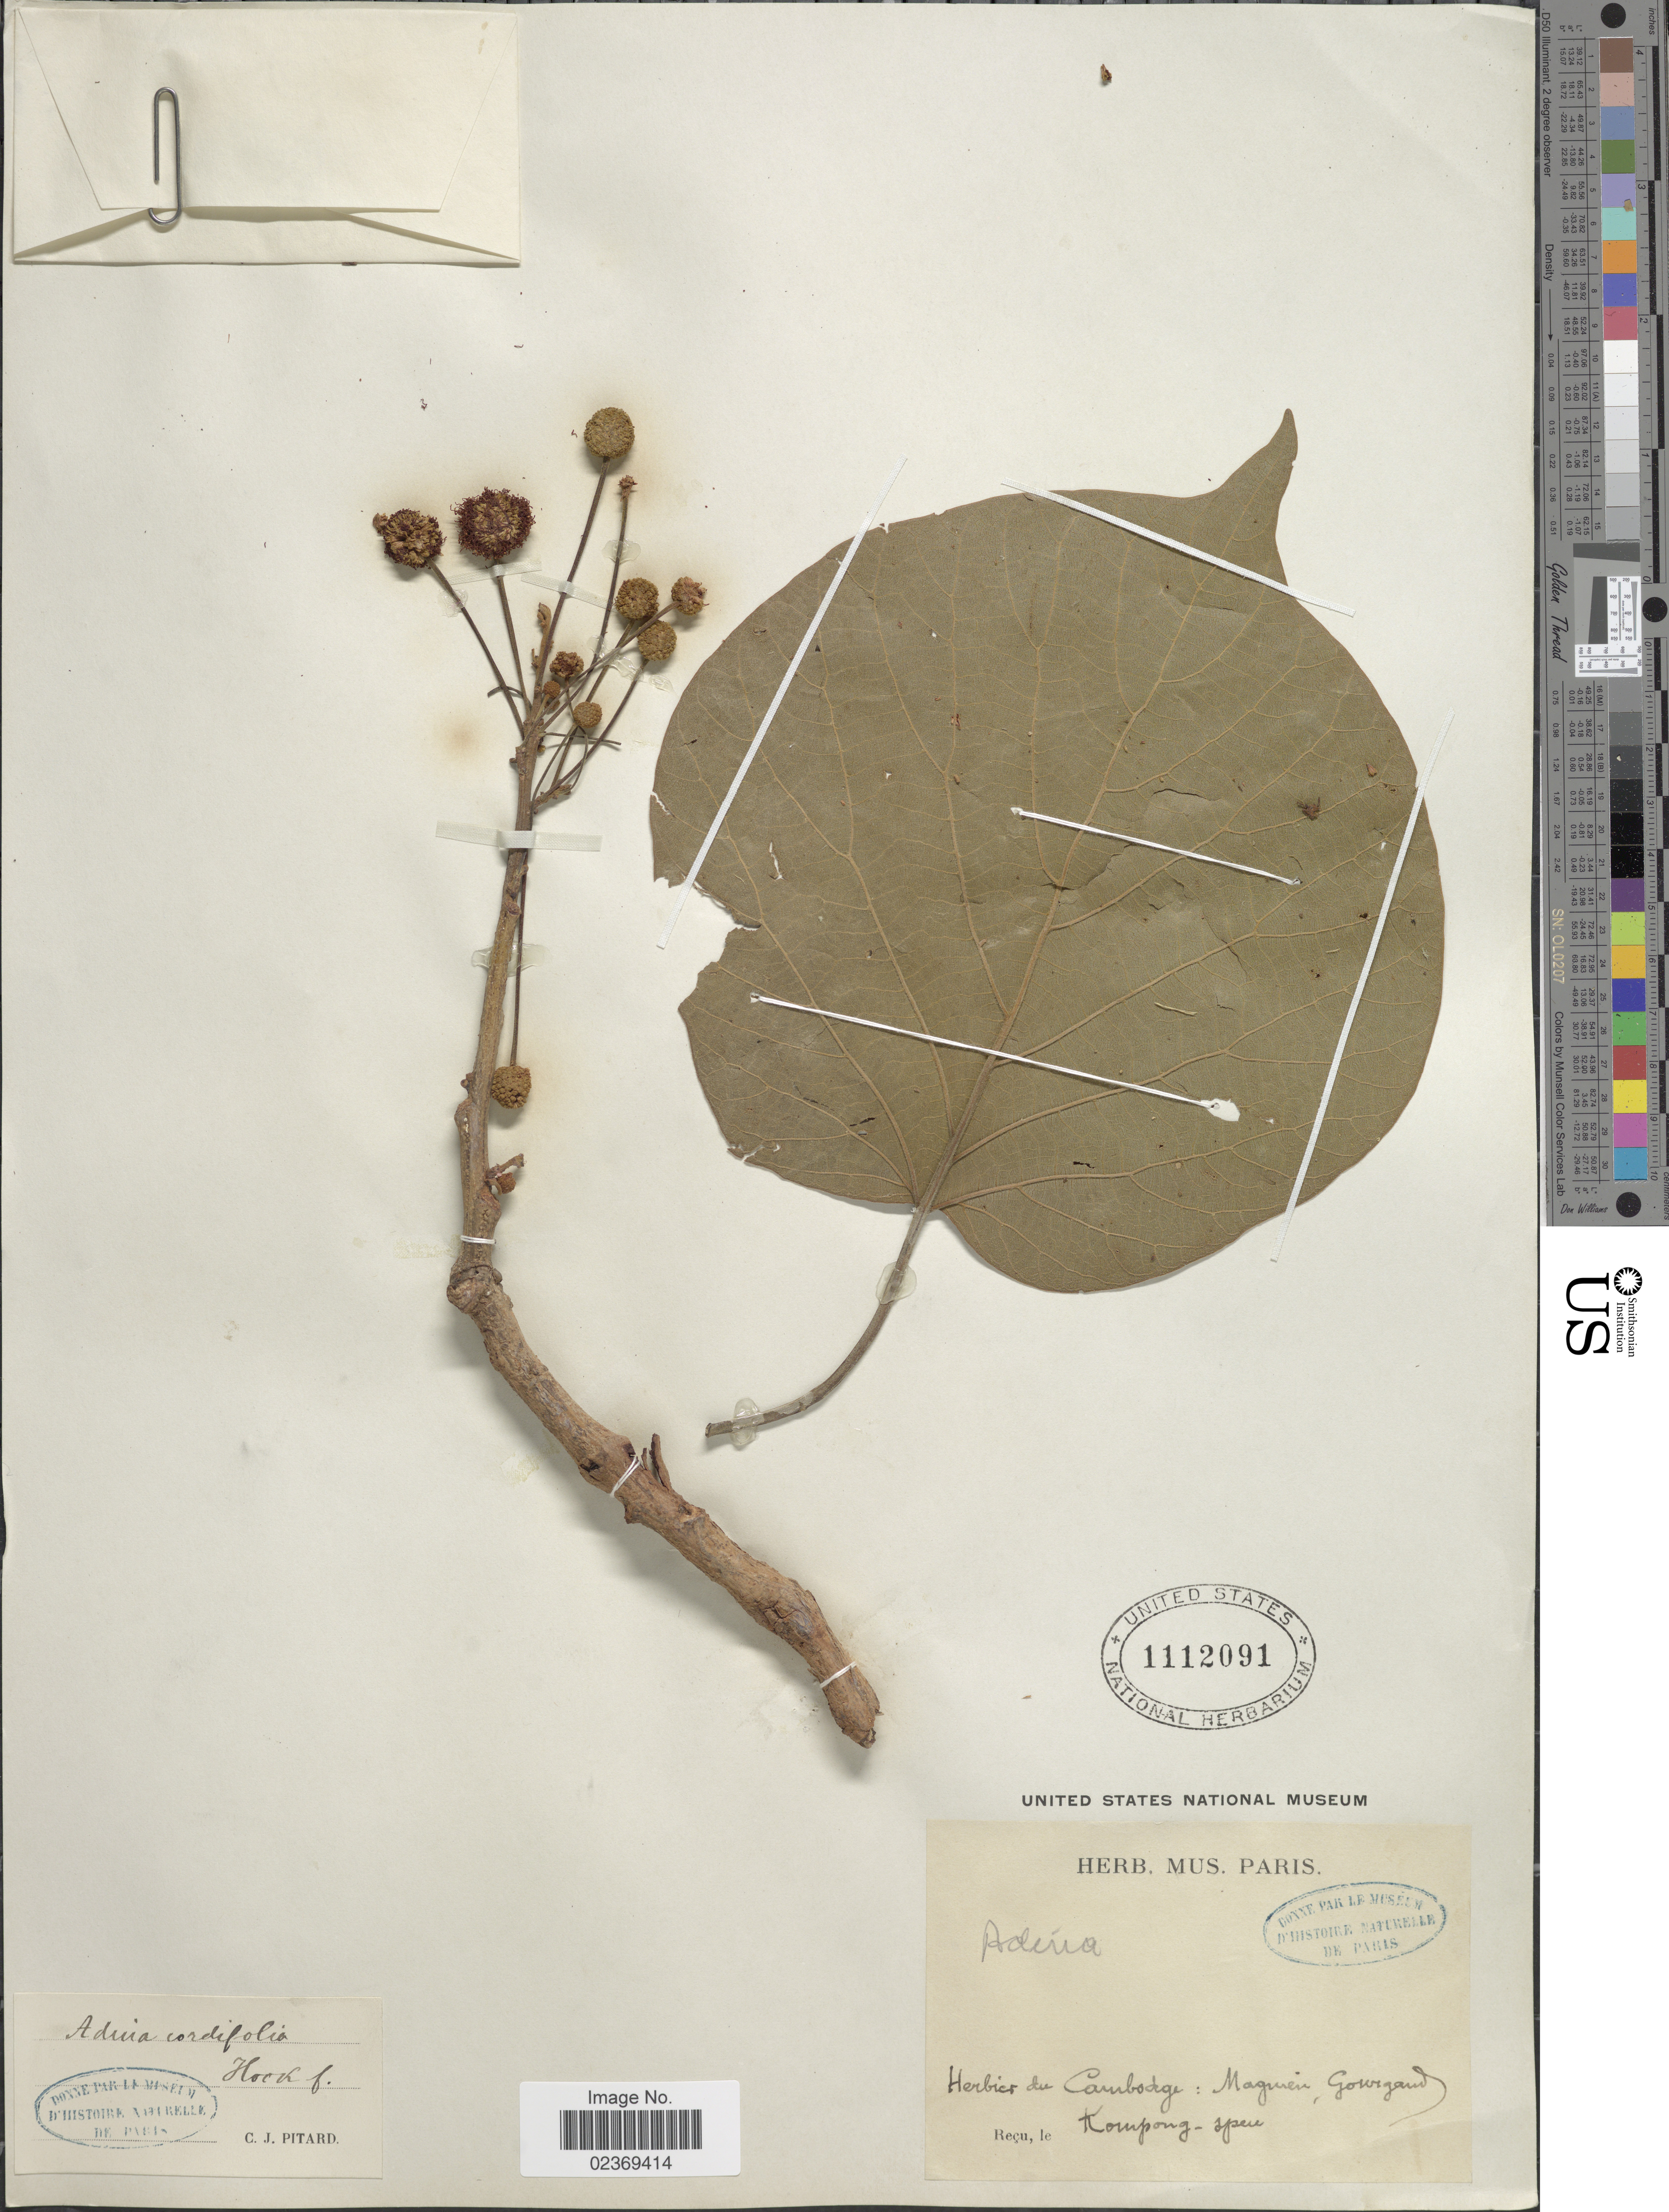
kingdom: Plantae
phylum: Tracheophyta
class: Magnoliopsida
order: Gentianales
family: Rubiaceae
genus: Adina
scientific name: Adina cordifolia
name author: (Roxb.) Hook. f. & Benth.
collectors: ex herb. Mus. Paris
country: Cambodia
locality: Herbier du Cambodge: Magruen, Gourgand, Kompong-spue [interpreted] [unsure placement]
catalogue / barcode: US 1112091